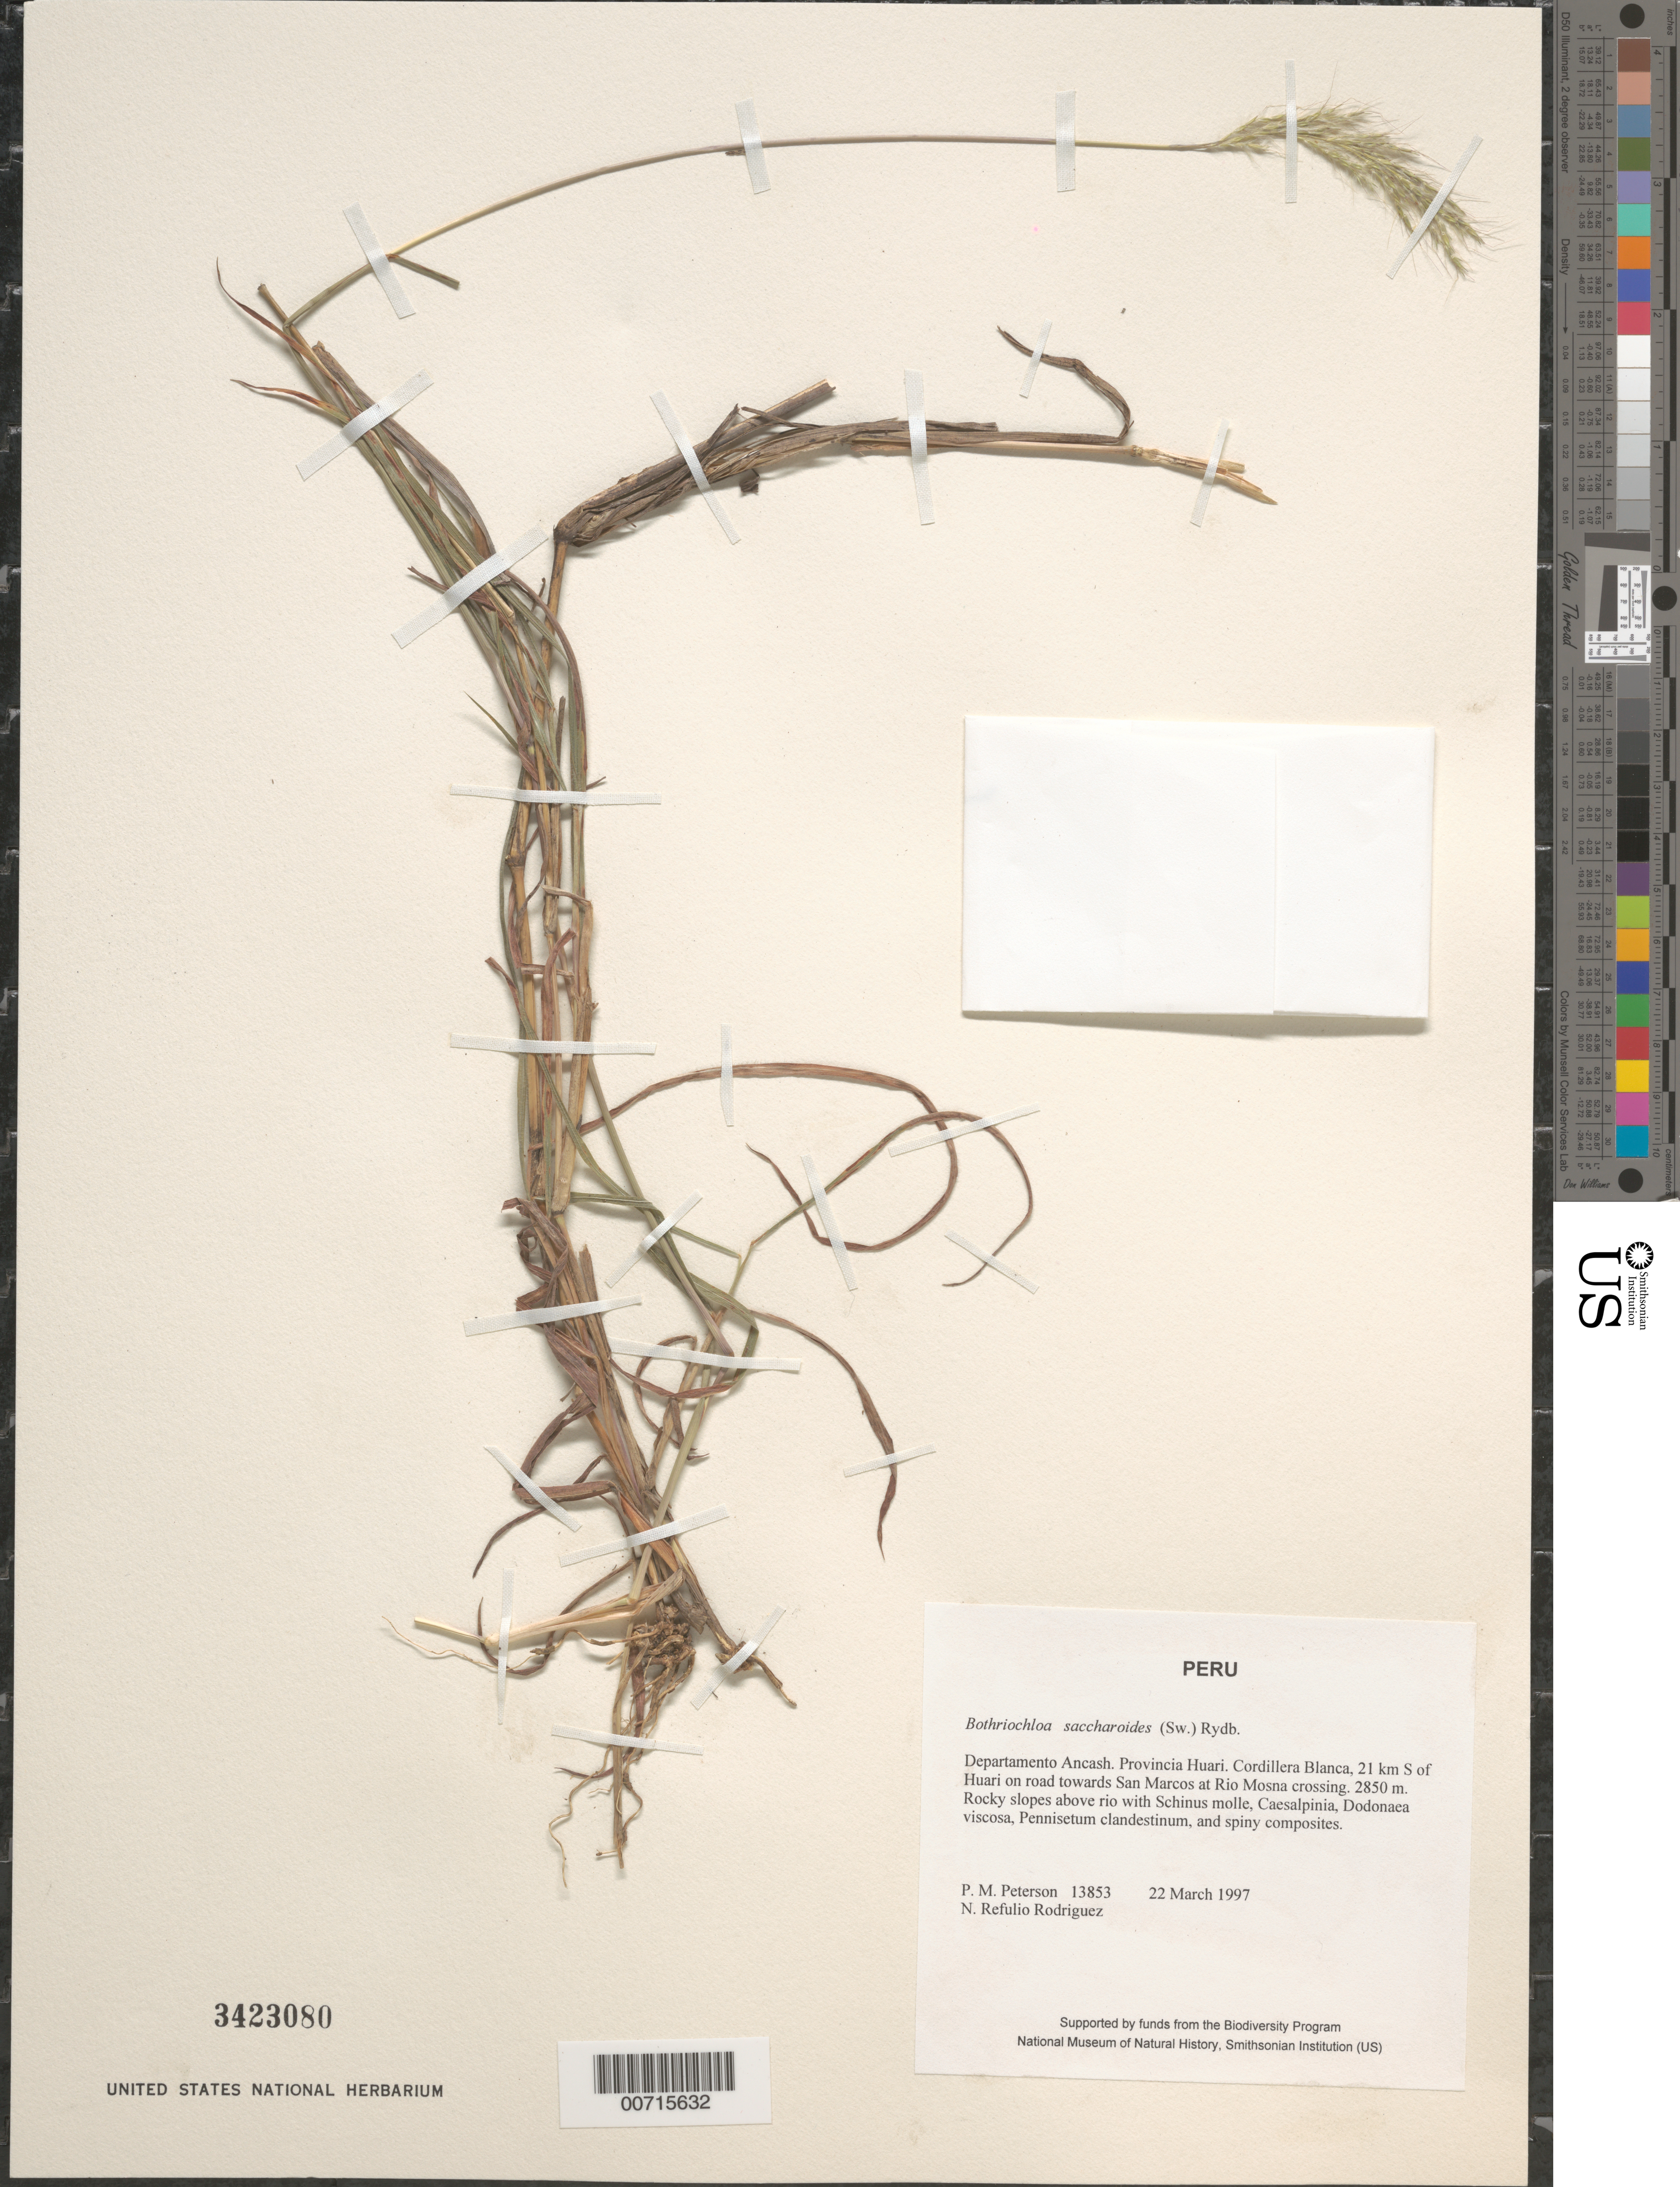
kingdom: Plantae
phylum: Tracheophyta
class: Liliopsida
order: Poales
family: Poaceae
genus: Bothriochloa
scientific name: Bothriochloa saccharoides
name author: (Sw.) Rydb.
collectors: P. M. Peterson & N. Refulio-Rodríguez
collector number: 13853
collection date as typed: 22 Mar 1997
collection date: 1997-03-22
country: Peru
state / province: Ancash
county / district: Huari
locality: Cordillera Blanca, 21 km S of Huari on road towards San Marcos at Rio Mosna crossing.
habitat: Rocky slopes above rio with Schinus molle, Caesalpinia, Dodonaea viscosa, Pennisetum clandestinum, and spiny composites.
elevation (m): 2850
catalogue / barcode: US 3423080